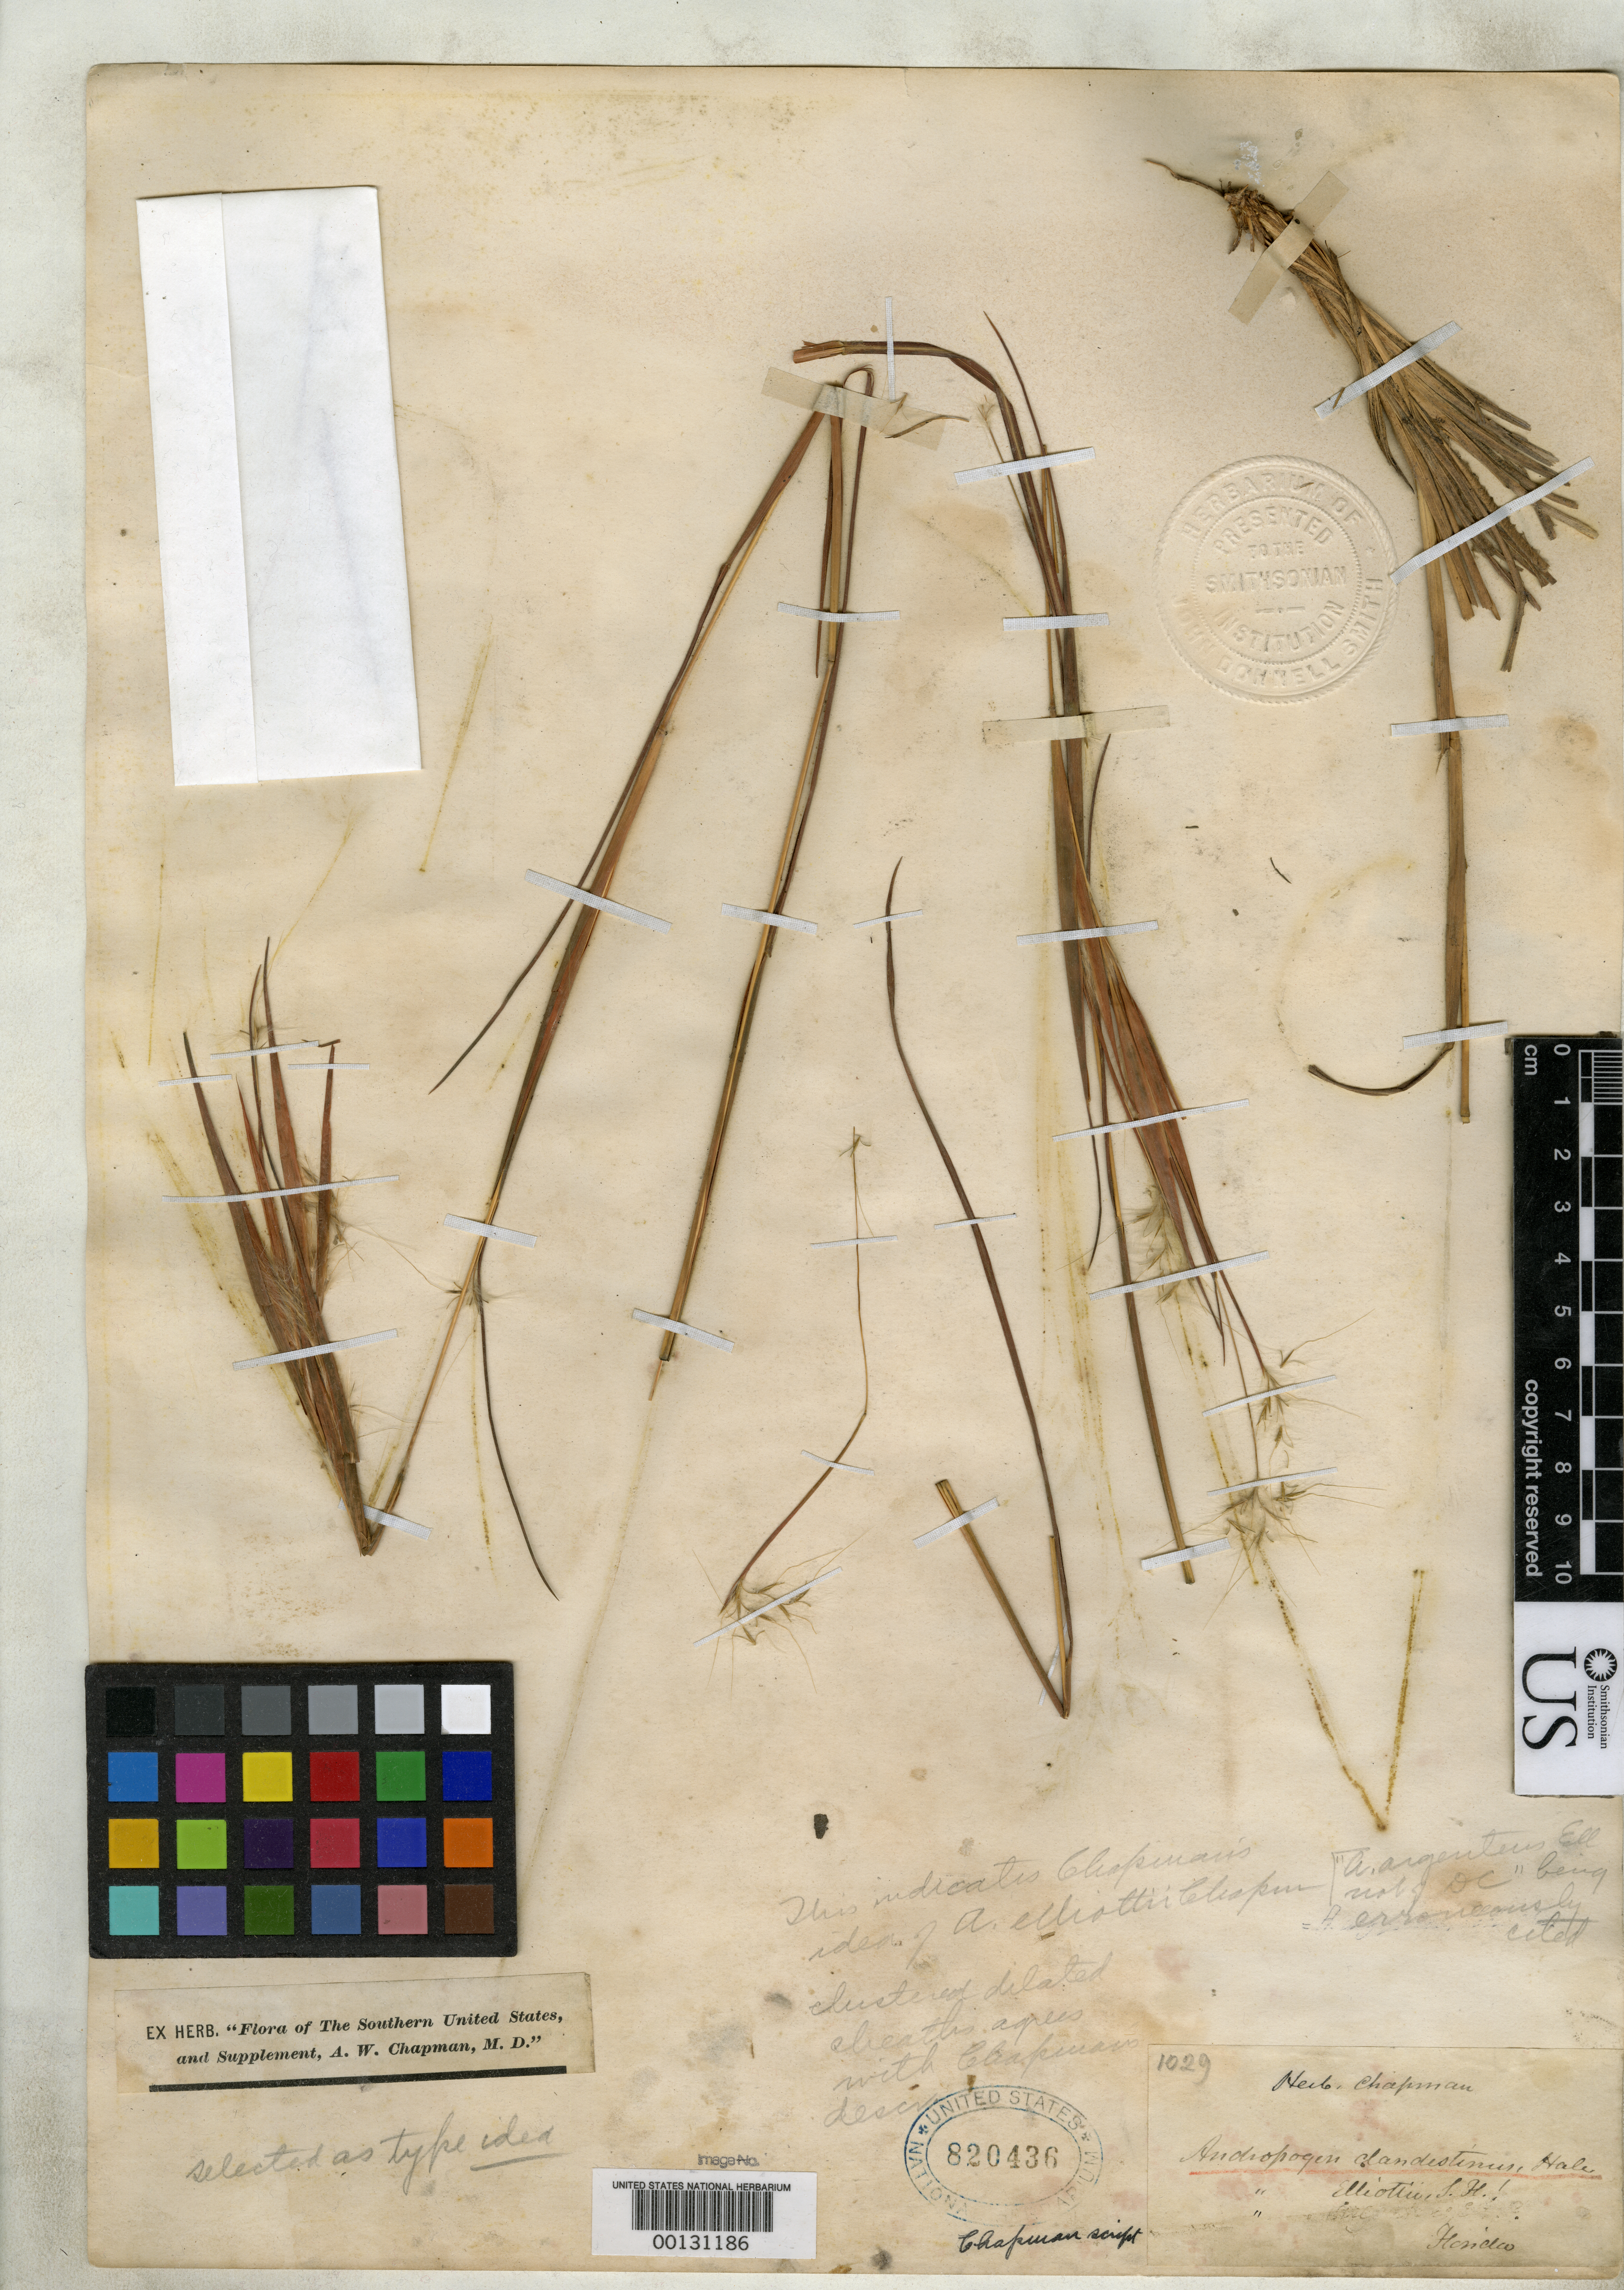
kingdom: Plantae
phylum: Tracheophyta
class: Liliopsida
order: Poales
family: Poaceae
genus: Andropogon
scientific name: Andropogon elliottii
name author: Chapm.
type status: Lectotype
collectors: A. W. Chapman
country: United States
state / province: Florida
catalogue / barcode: US 820436